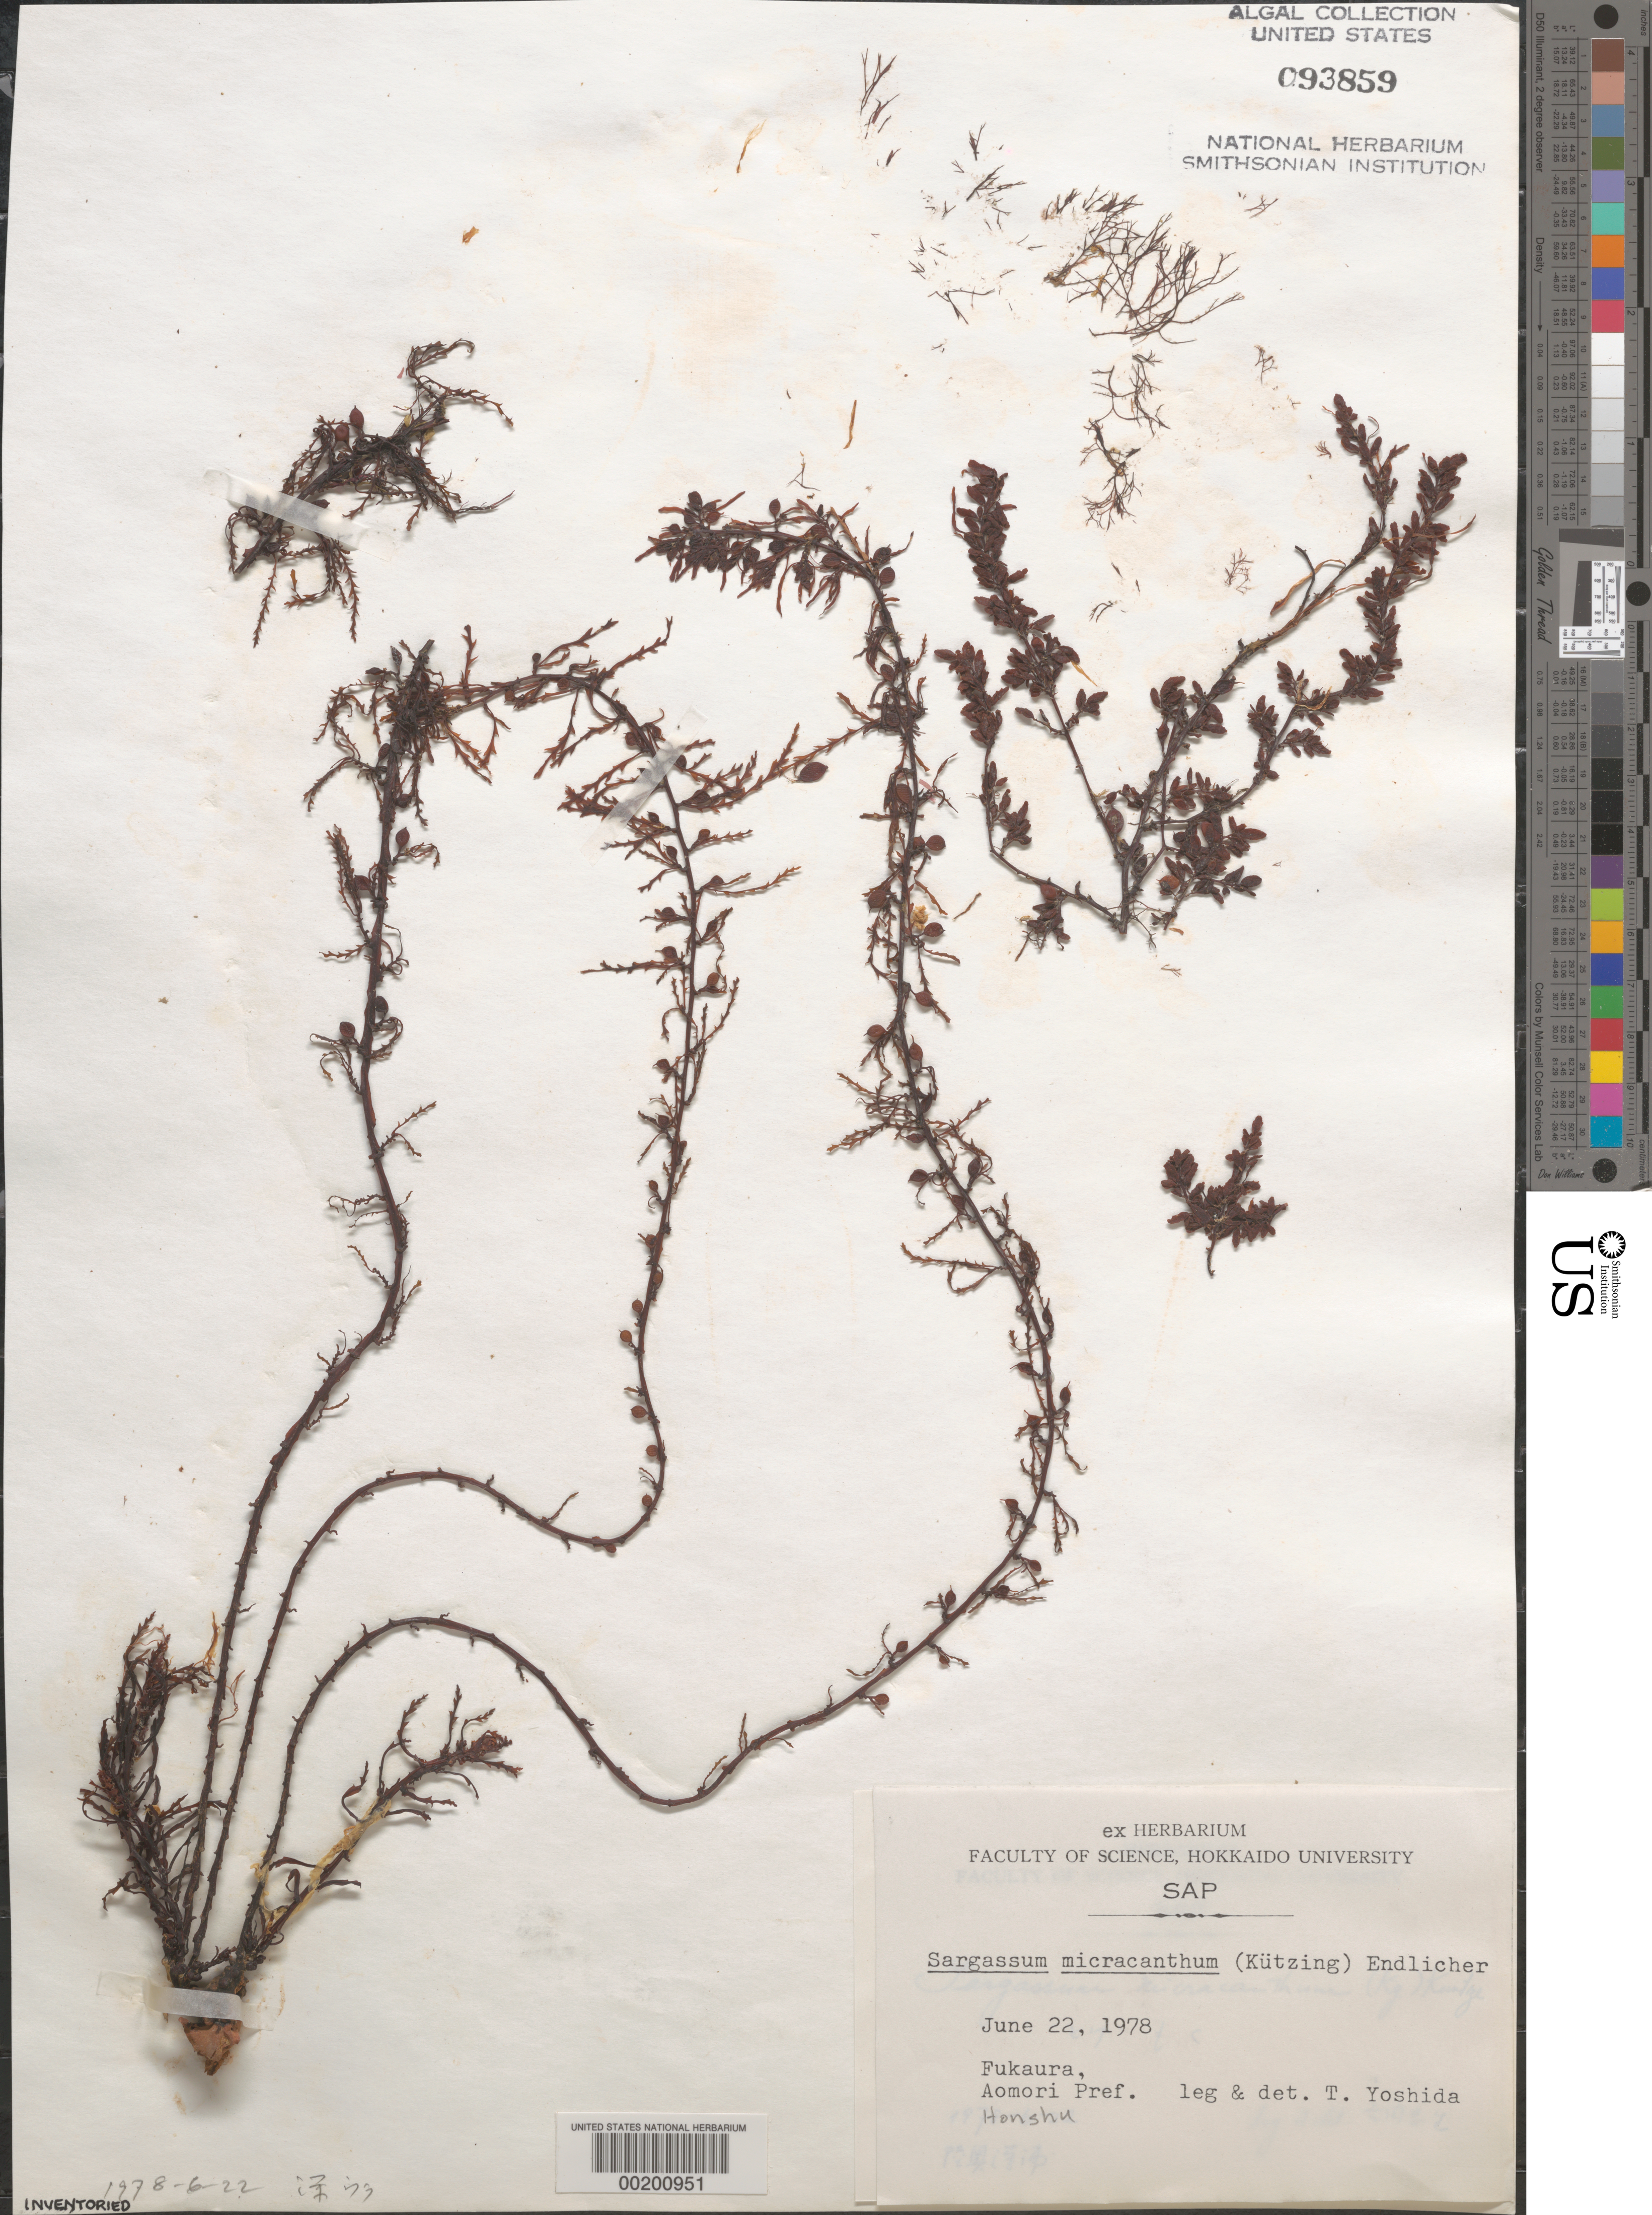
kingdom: Chromista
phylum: Ochrophyta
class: Phaeophyceae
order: Fucales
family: Sargassaceae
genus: Sargassum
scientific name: Sargassum micracanthum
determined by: Yoshida, T.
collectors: T. Yoshida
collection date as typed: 22 Jun 1978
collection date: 1978-06-22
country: Japan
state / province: Aomori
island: Honshu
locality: Fukaura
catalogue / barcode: US 93859